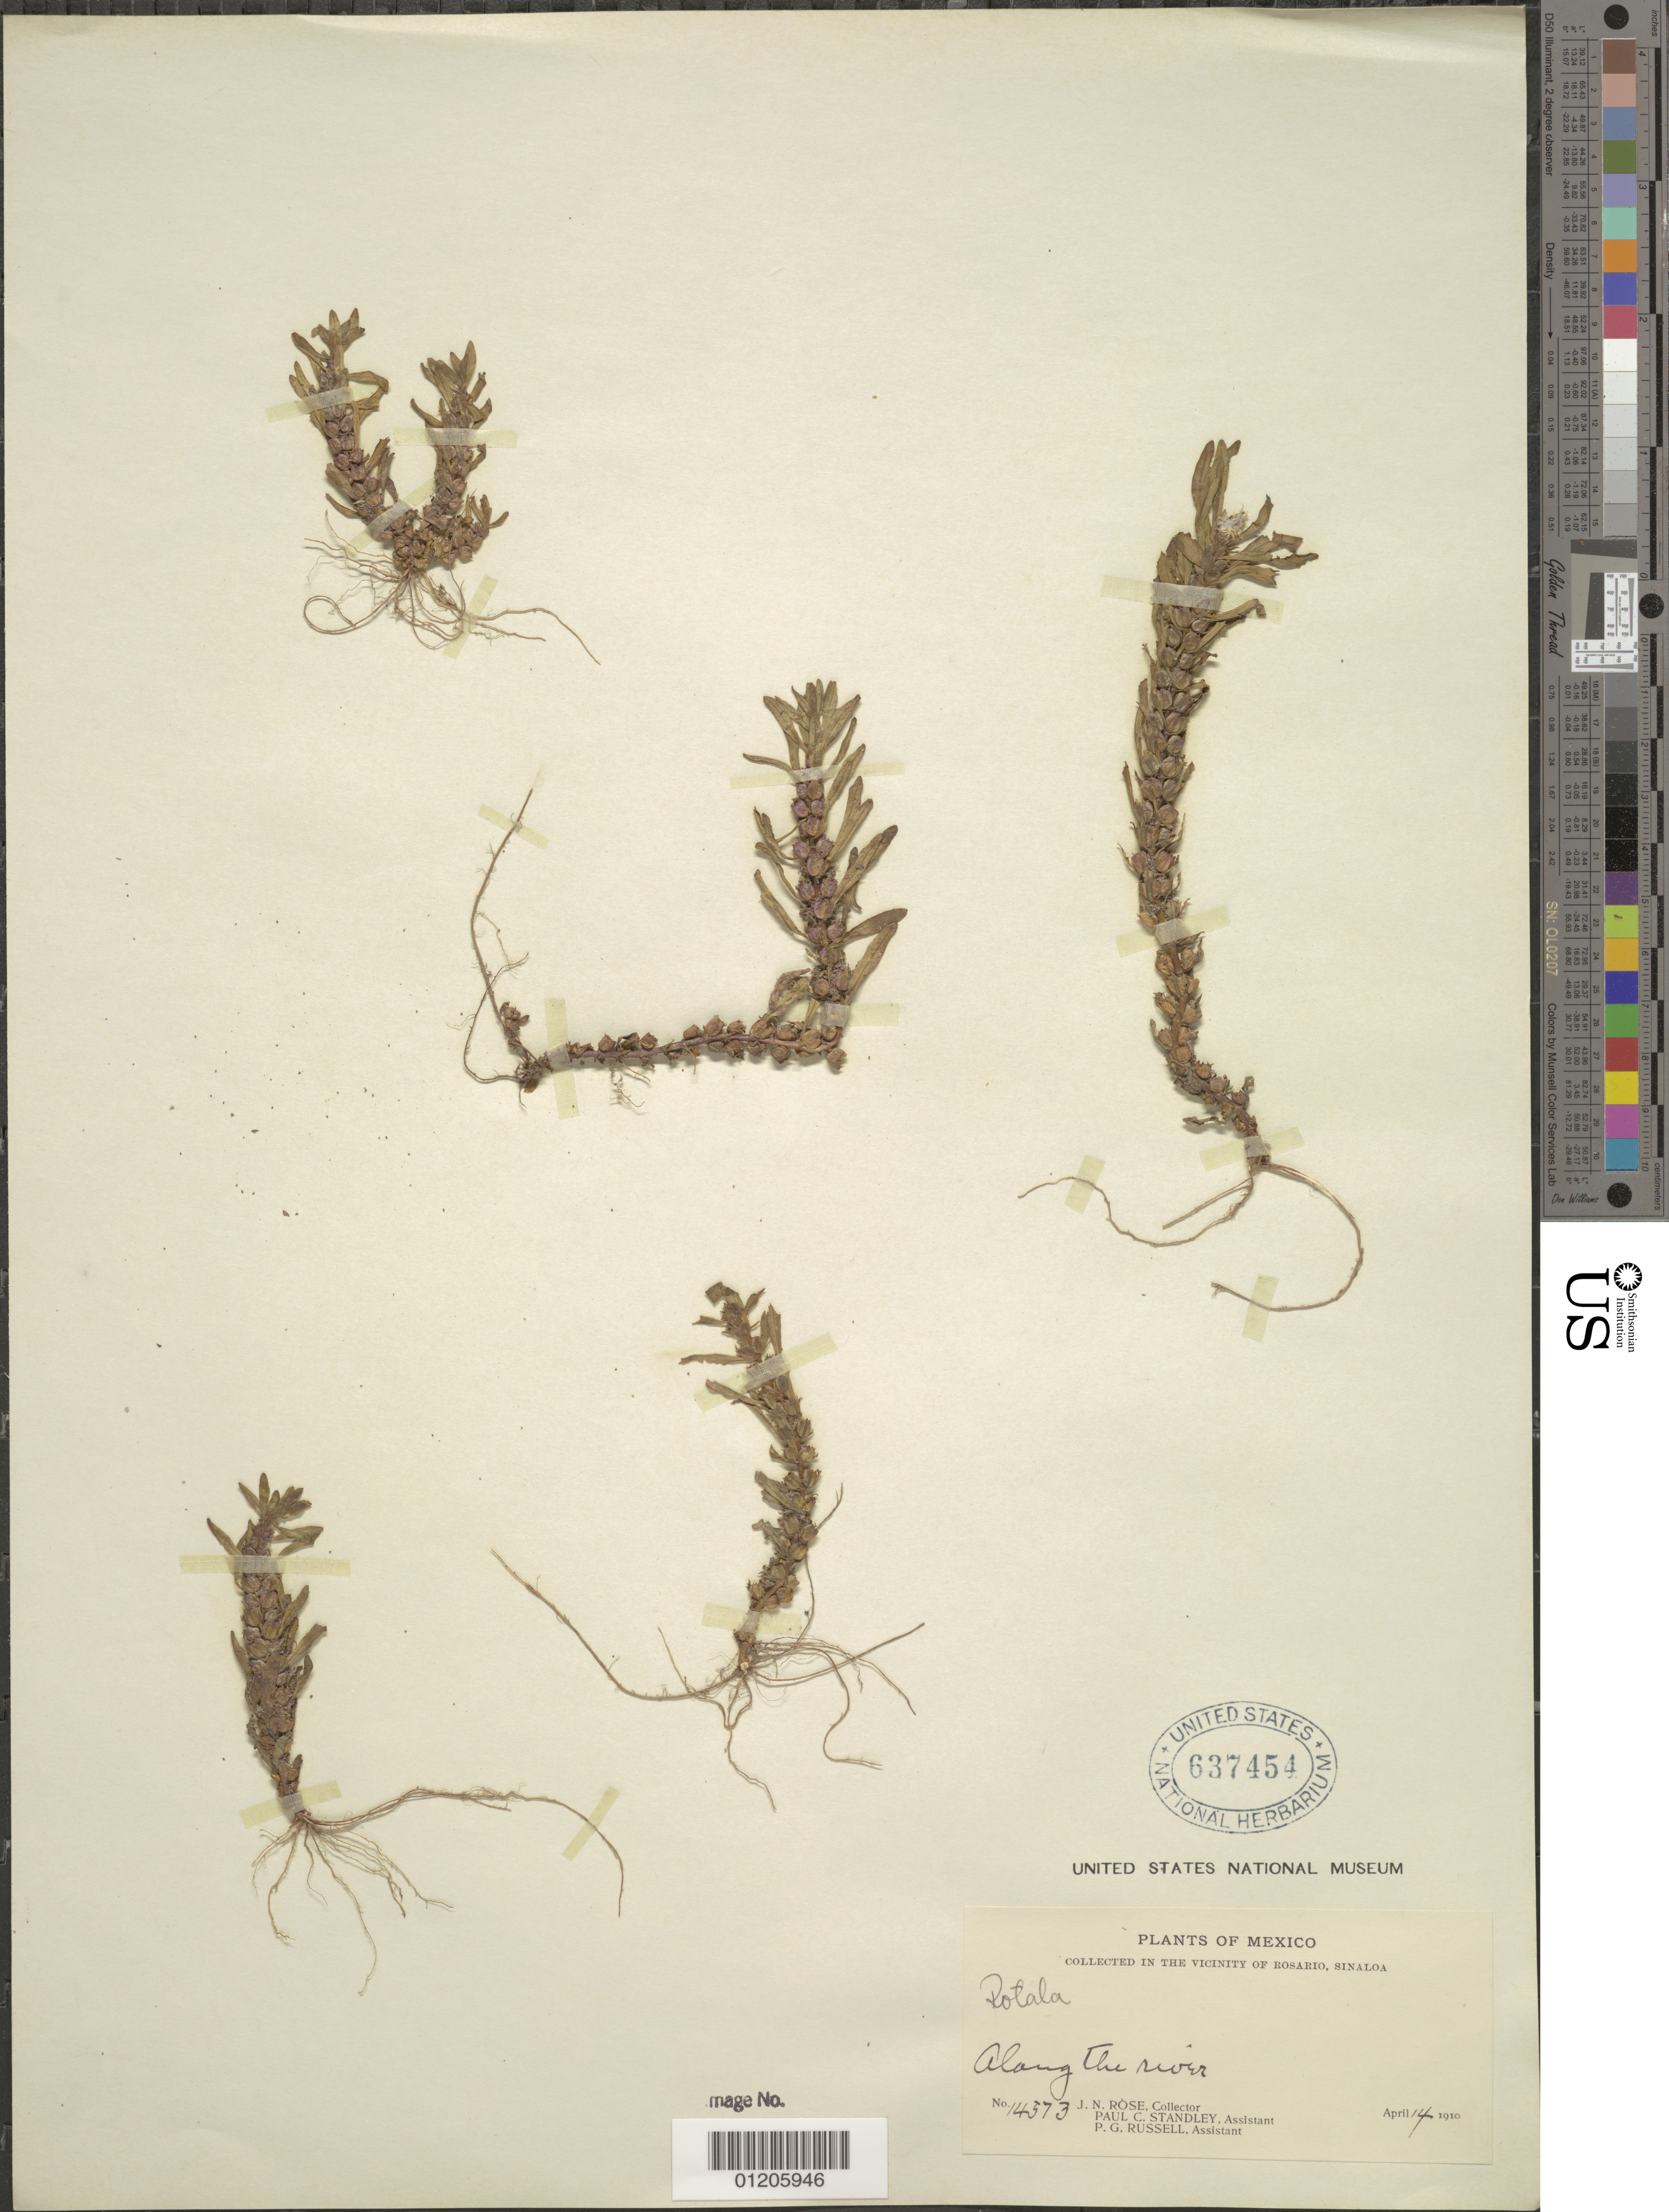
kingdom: Plantae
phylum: Tracheophyta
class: Magnoliopsida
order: Myrtales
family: Lythraceae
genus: Rotala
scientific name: Rotala ramosior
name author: (L.) Koehne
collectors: J. N. Rose, P. C. Standley & P. G. Russell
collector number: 14373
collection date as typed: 14 Apr 1910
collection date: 1910-04-14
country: Mexico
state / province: Sinaloa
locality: Vicinity of Rosario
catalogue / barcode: US 637454